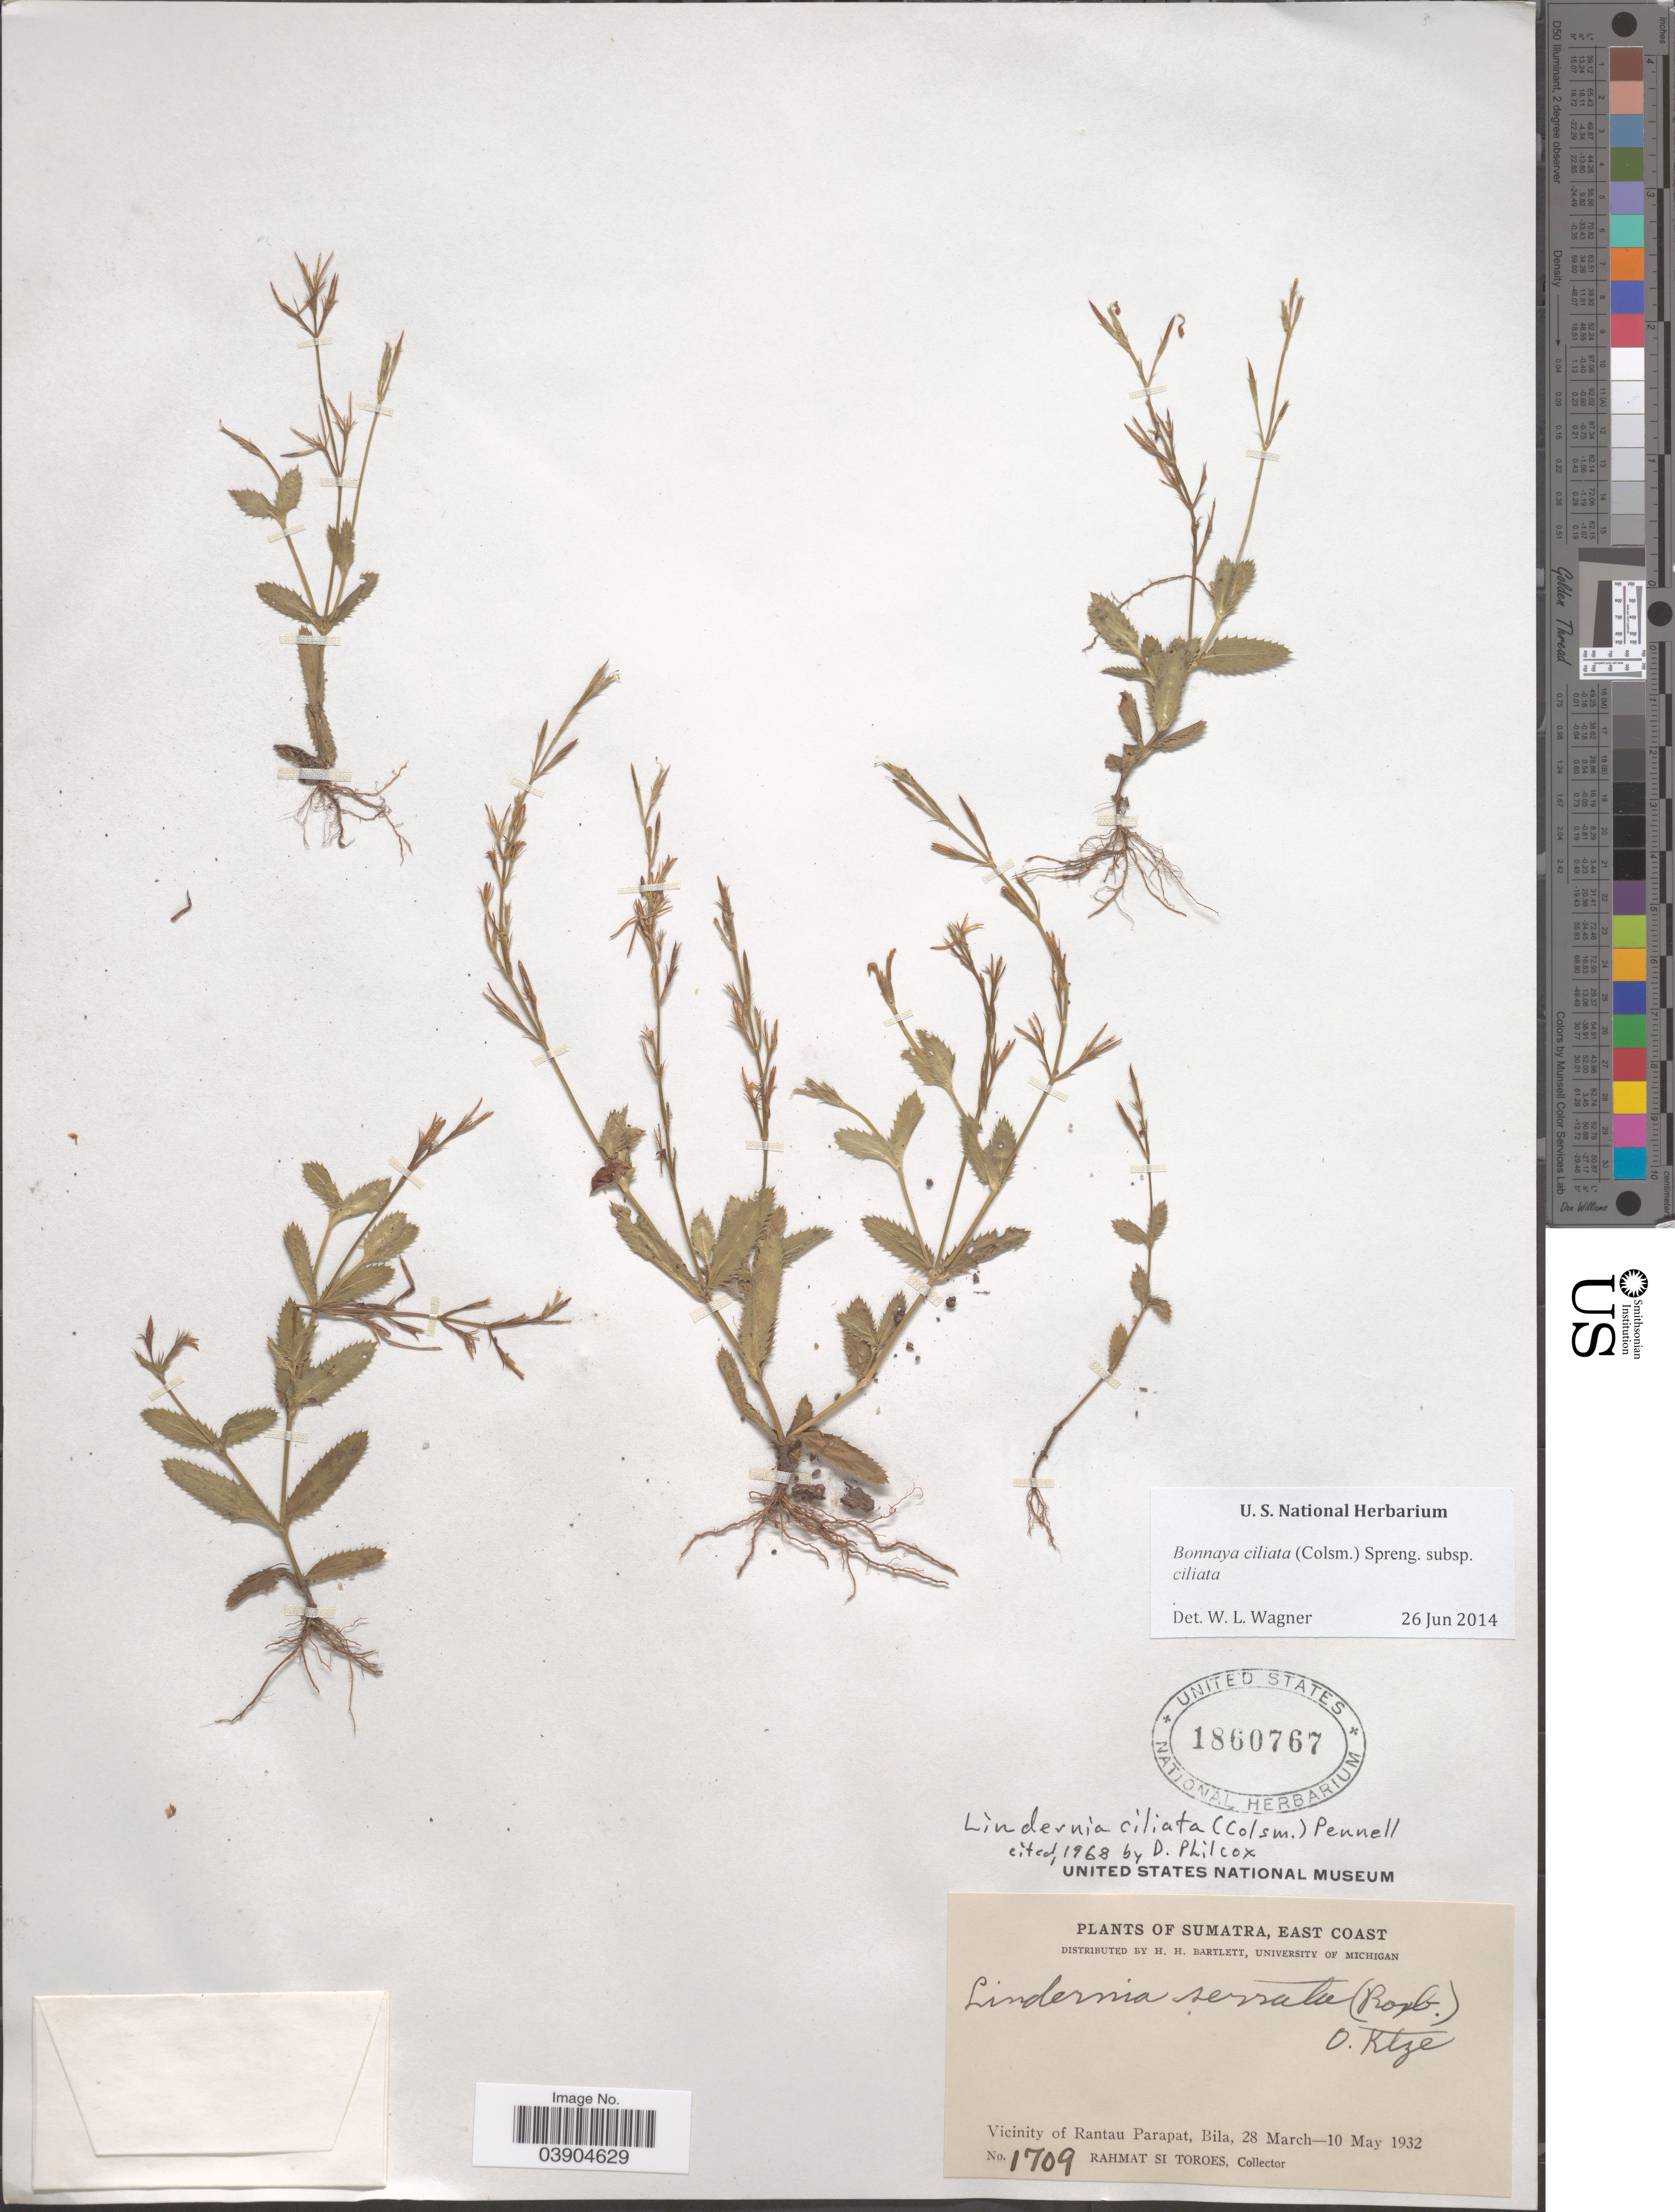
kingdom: Plantae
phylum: Tracheophyta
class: Magnoliopsida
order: Lamiales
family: Linderniaceae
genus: Lindernia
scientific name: Lindernia ciliata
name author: (Colsm.) Pennell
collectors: Rahmat Si Boeea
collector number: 1709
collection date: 1932-03-28/1932-05-10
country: Indonesia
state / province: Sumatra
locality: East Coast. Vicinity of Rantau Parapat, Bila.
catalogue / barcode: US 1860767